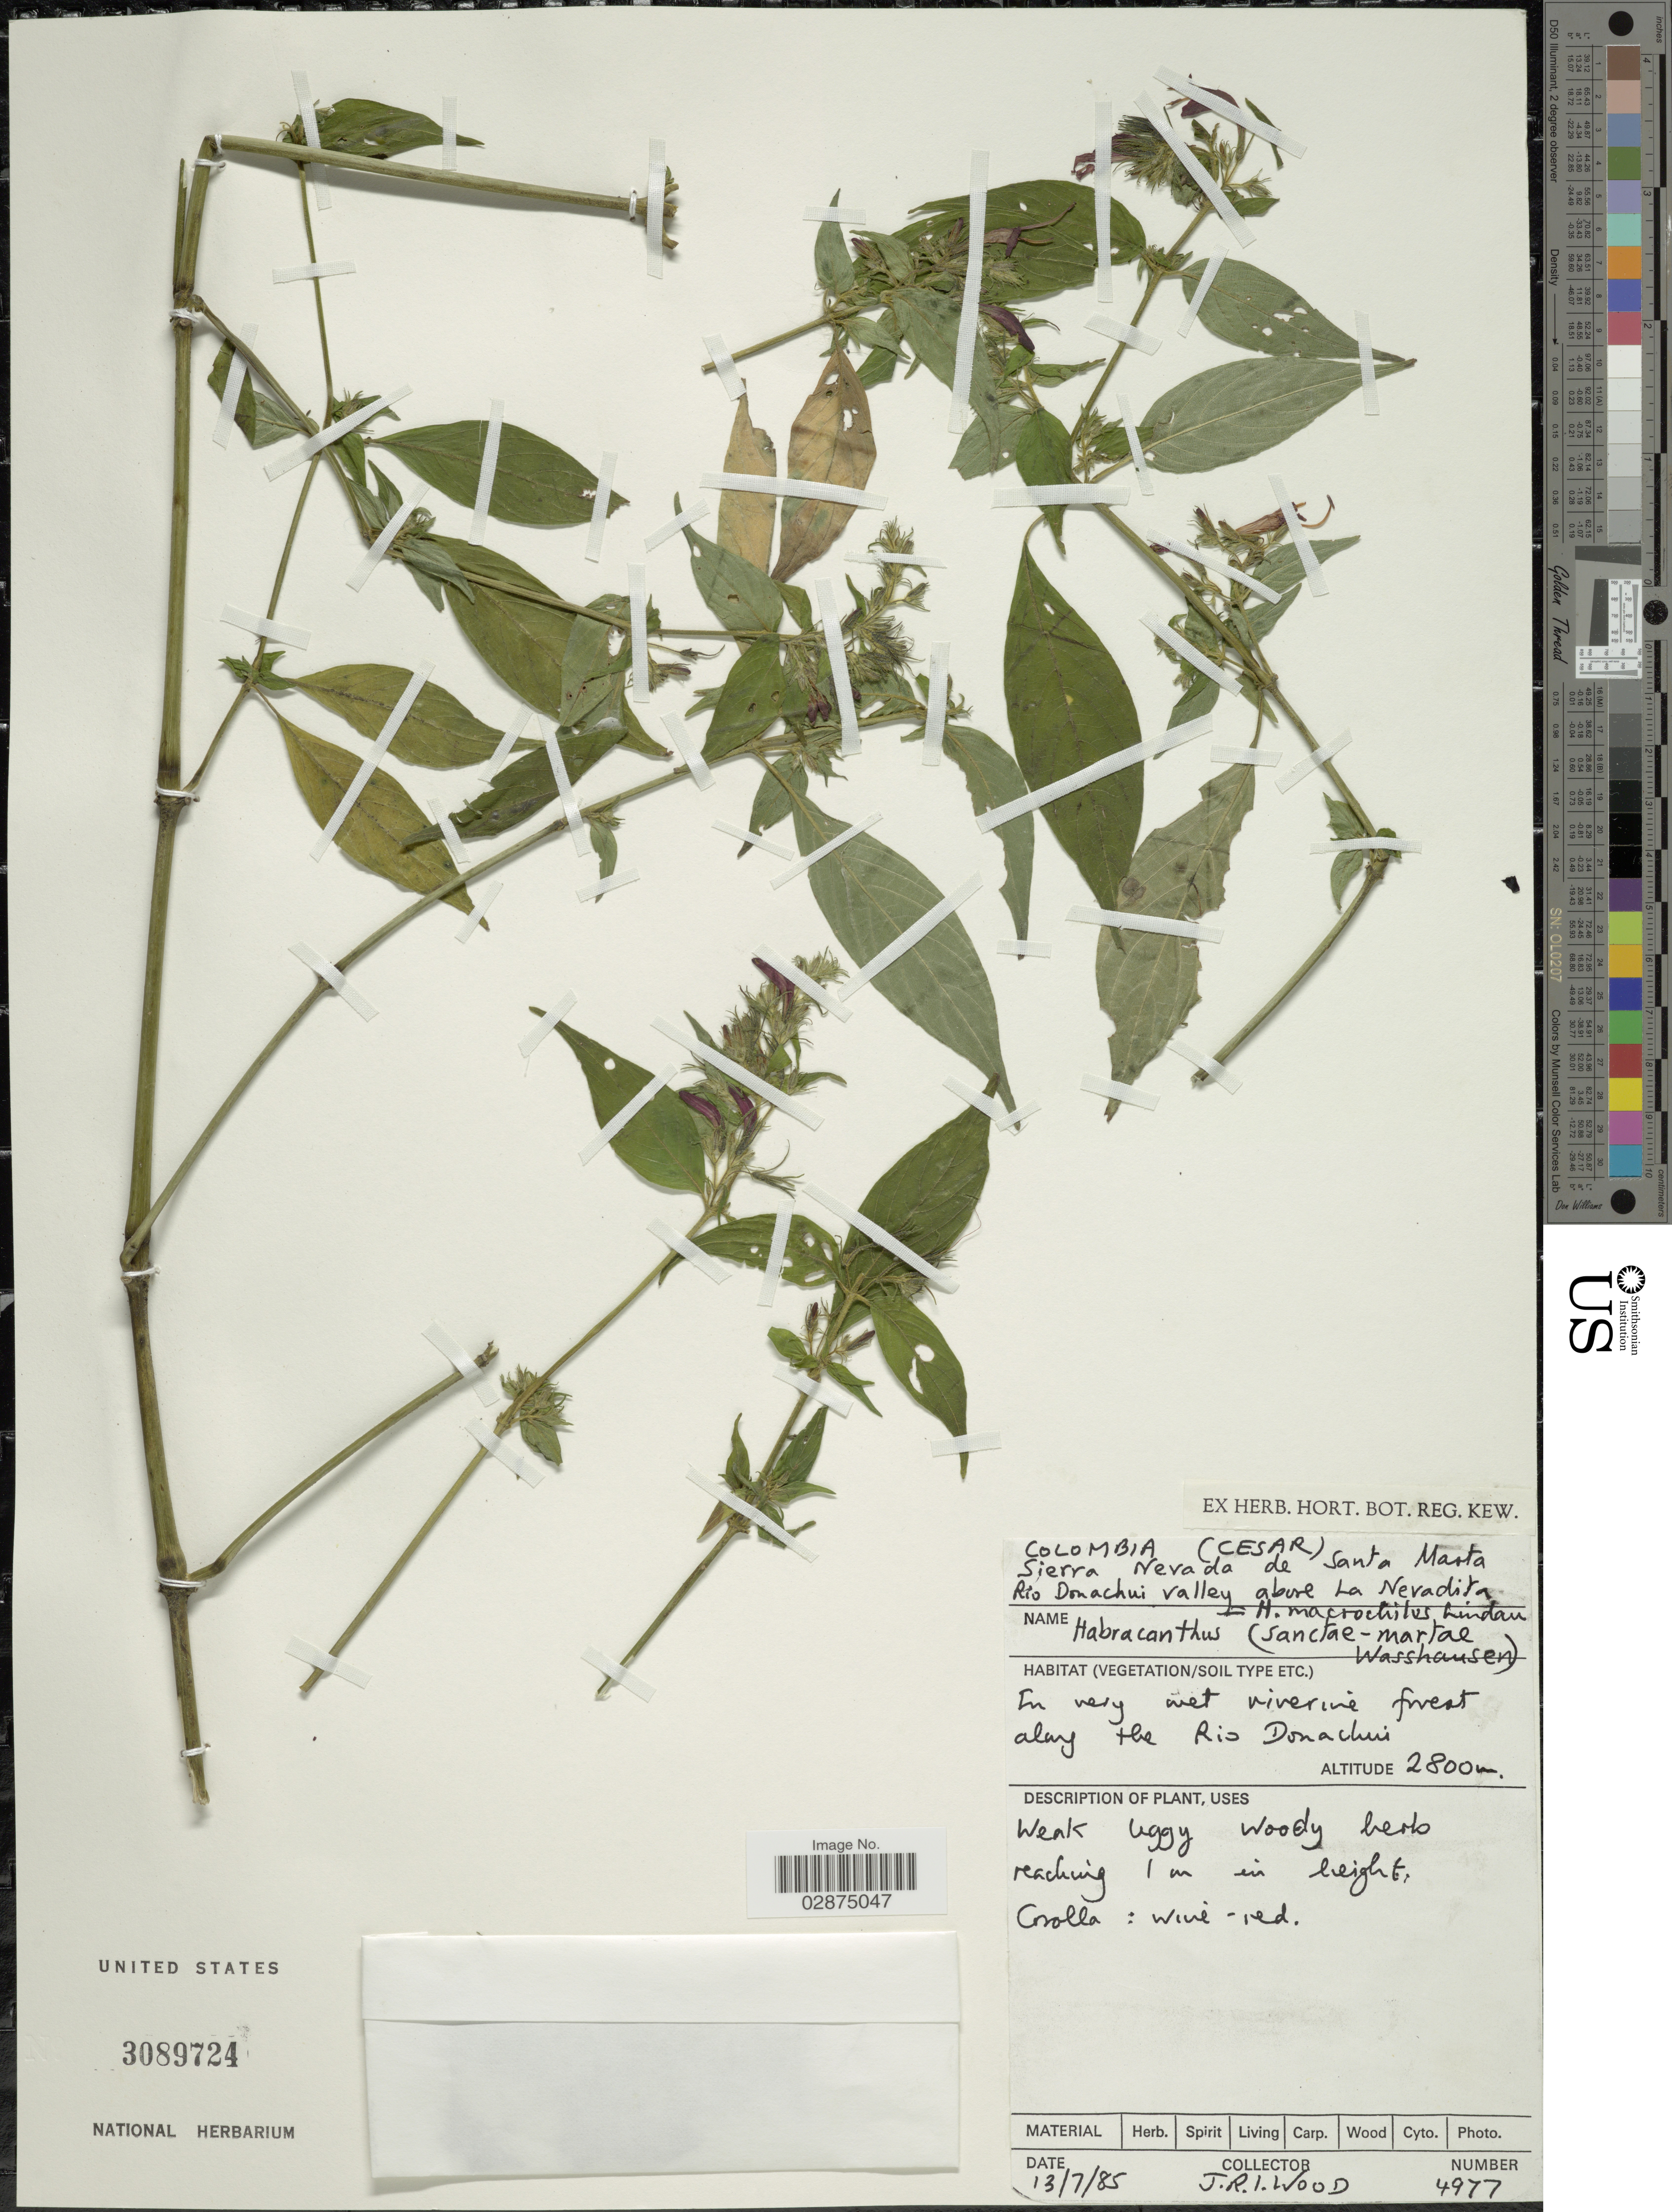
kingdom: Plantae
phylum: Tracheophyta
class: Magnoliopsida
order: Lamiales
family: Acanthaceae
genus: Habracanthus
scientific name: Habracanthus macrochilus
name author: Lindau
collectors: J. R. I. Wood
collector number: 4977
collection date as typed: Transcribed d/m/y: 13/7/85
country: Colombia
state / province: Cesar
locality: Sierra Nevada de Santa Marta. Rio Donachui valley above La Nevadita. In very wet riverine forest along the Rio Donachui.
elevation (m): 2800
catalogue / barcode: US 3089724